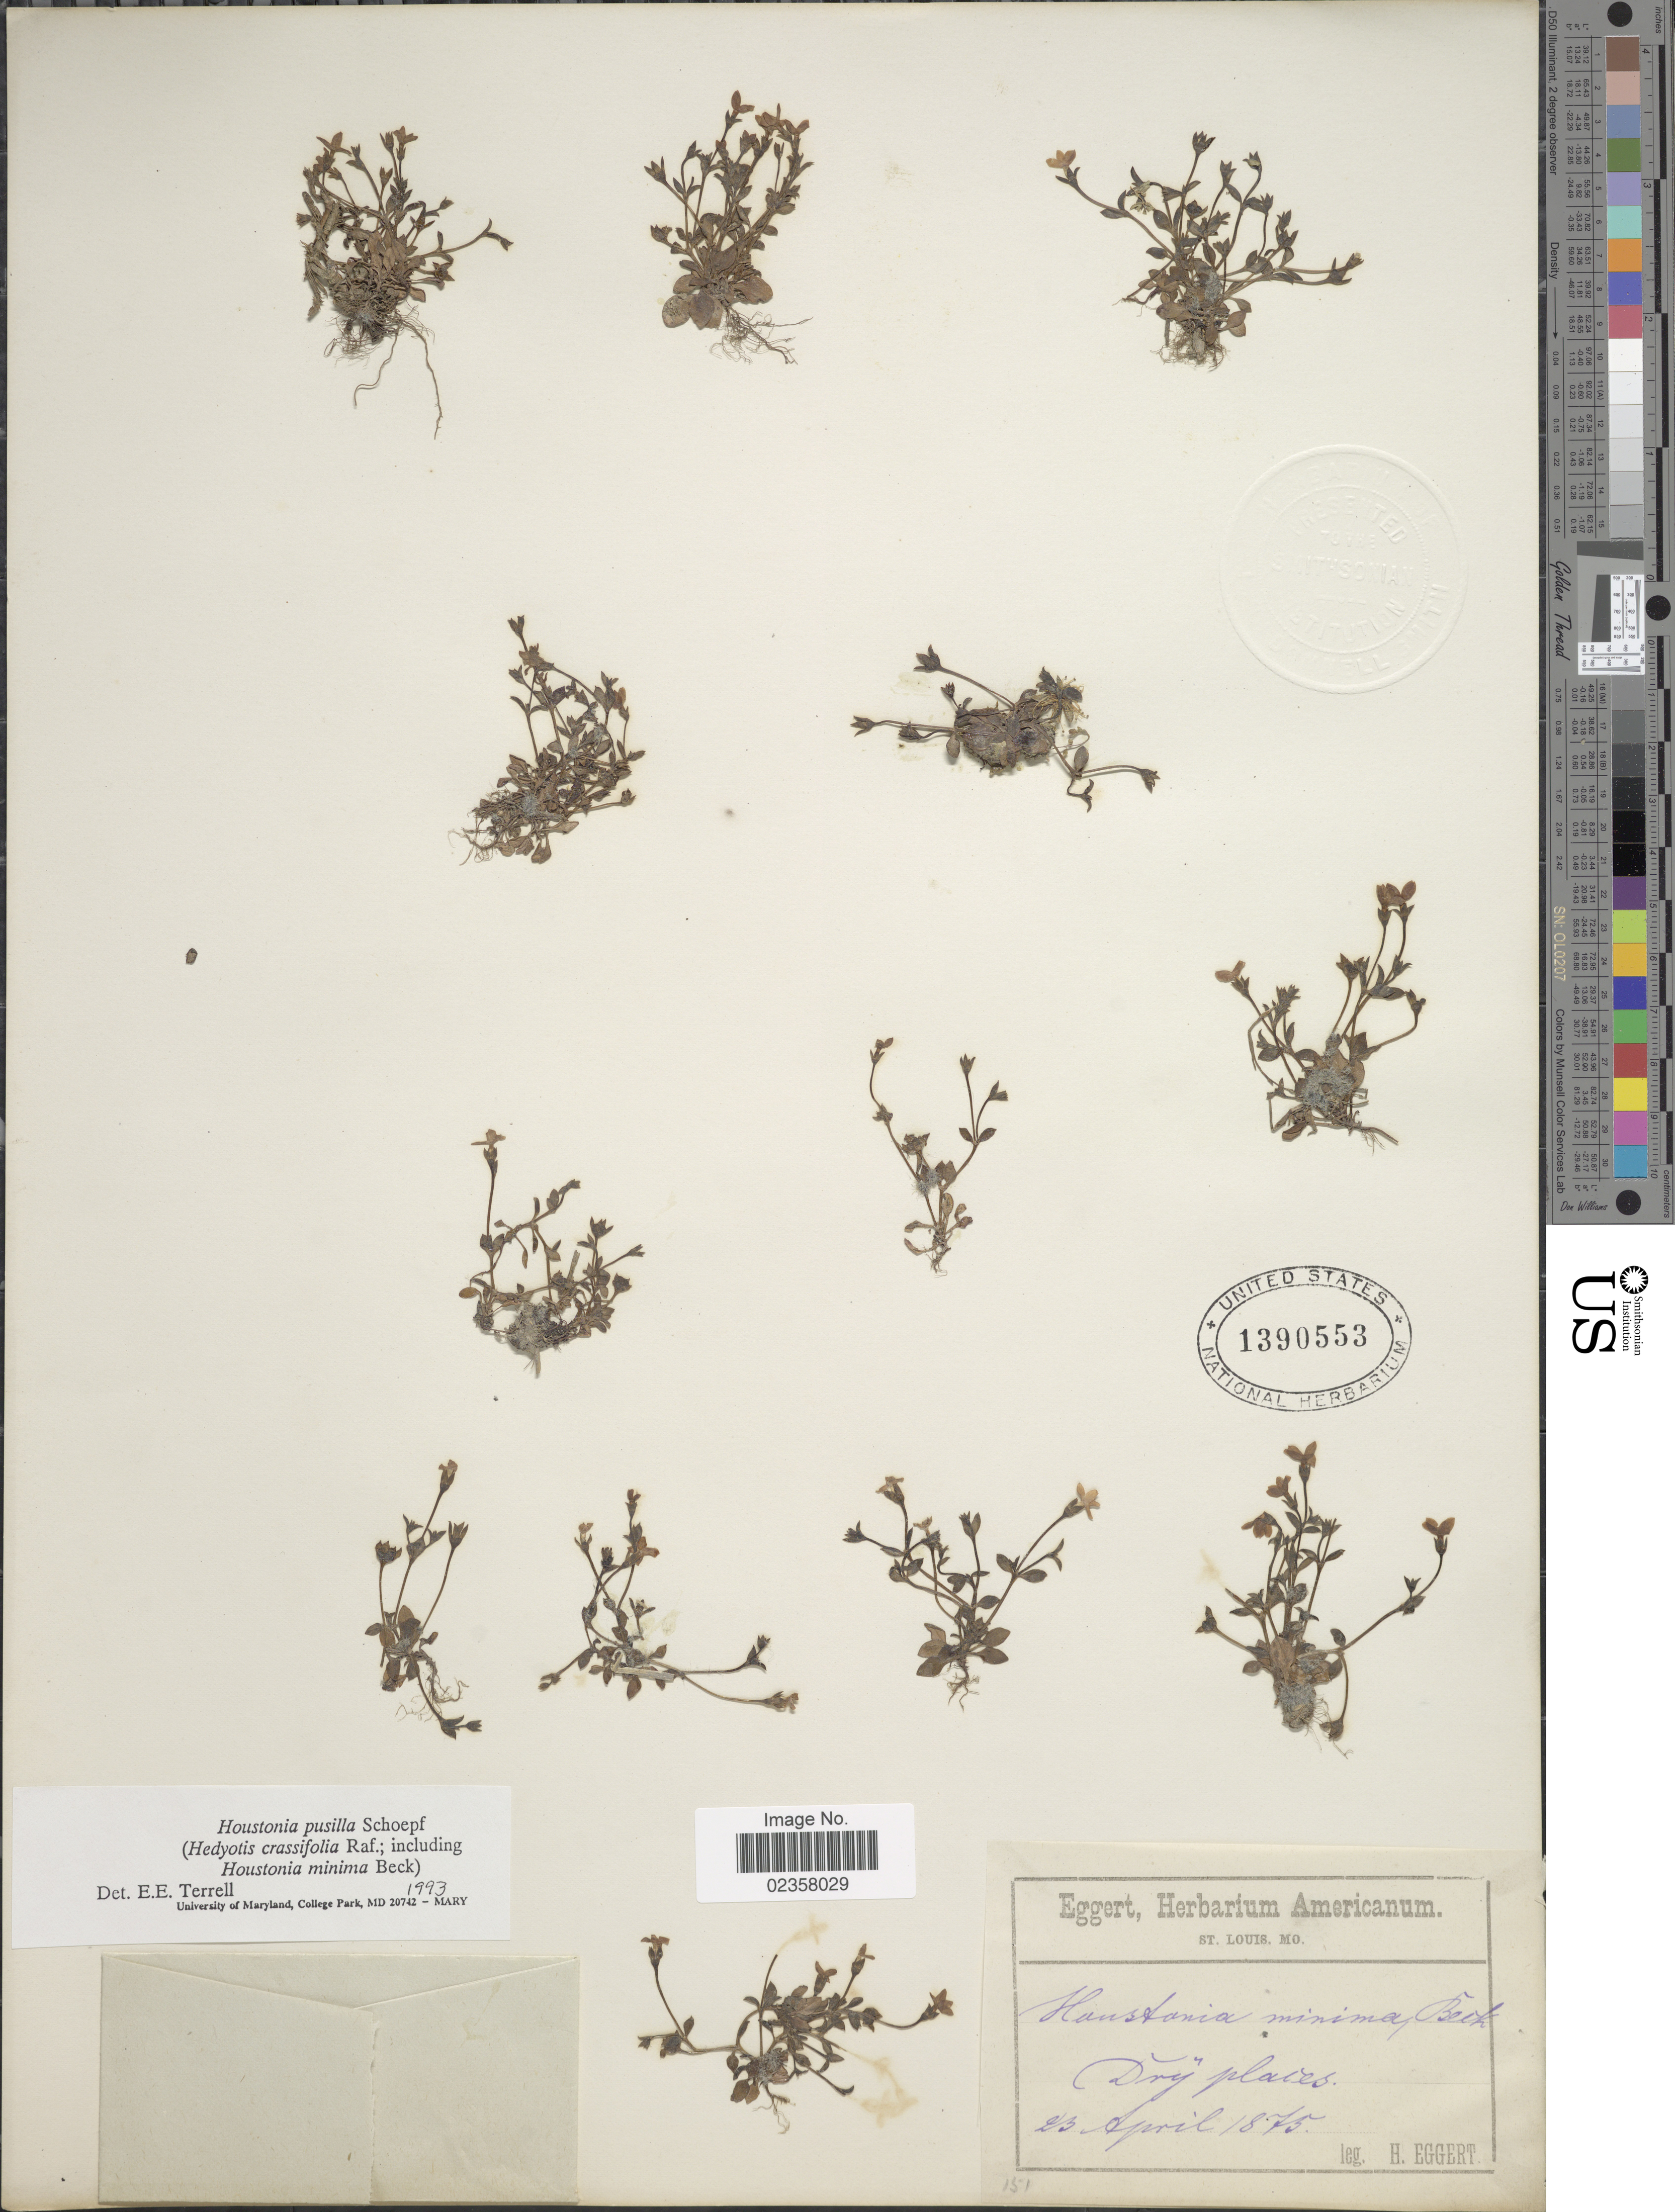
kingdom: Plantae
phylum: Tracheophyta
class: Magnoliopsida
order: Gentianales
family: Rubiaceae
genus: Houstonia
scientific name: Houstonia pusilla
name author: Schoepf.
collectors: H. Eggert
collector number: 151?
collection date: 1875-04-23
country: United States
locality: Dry places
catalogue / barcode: US 1390553